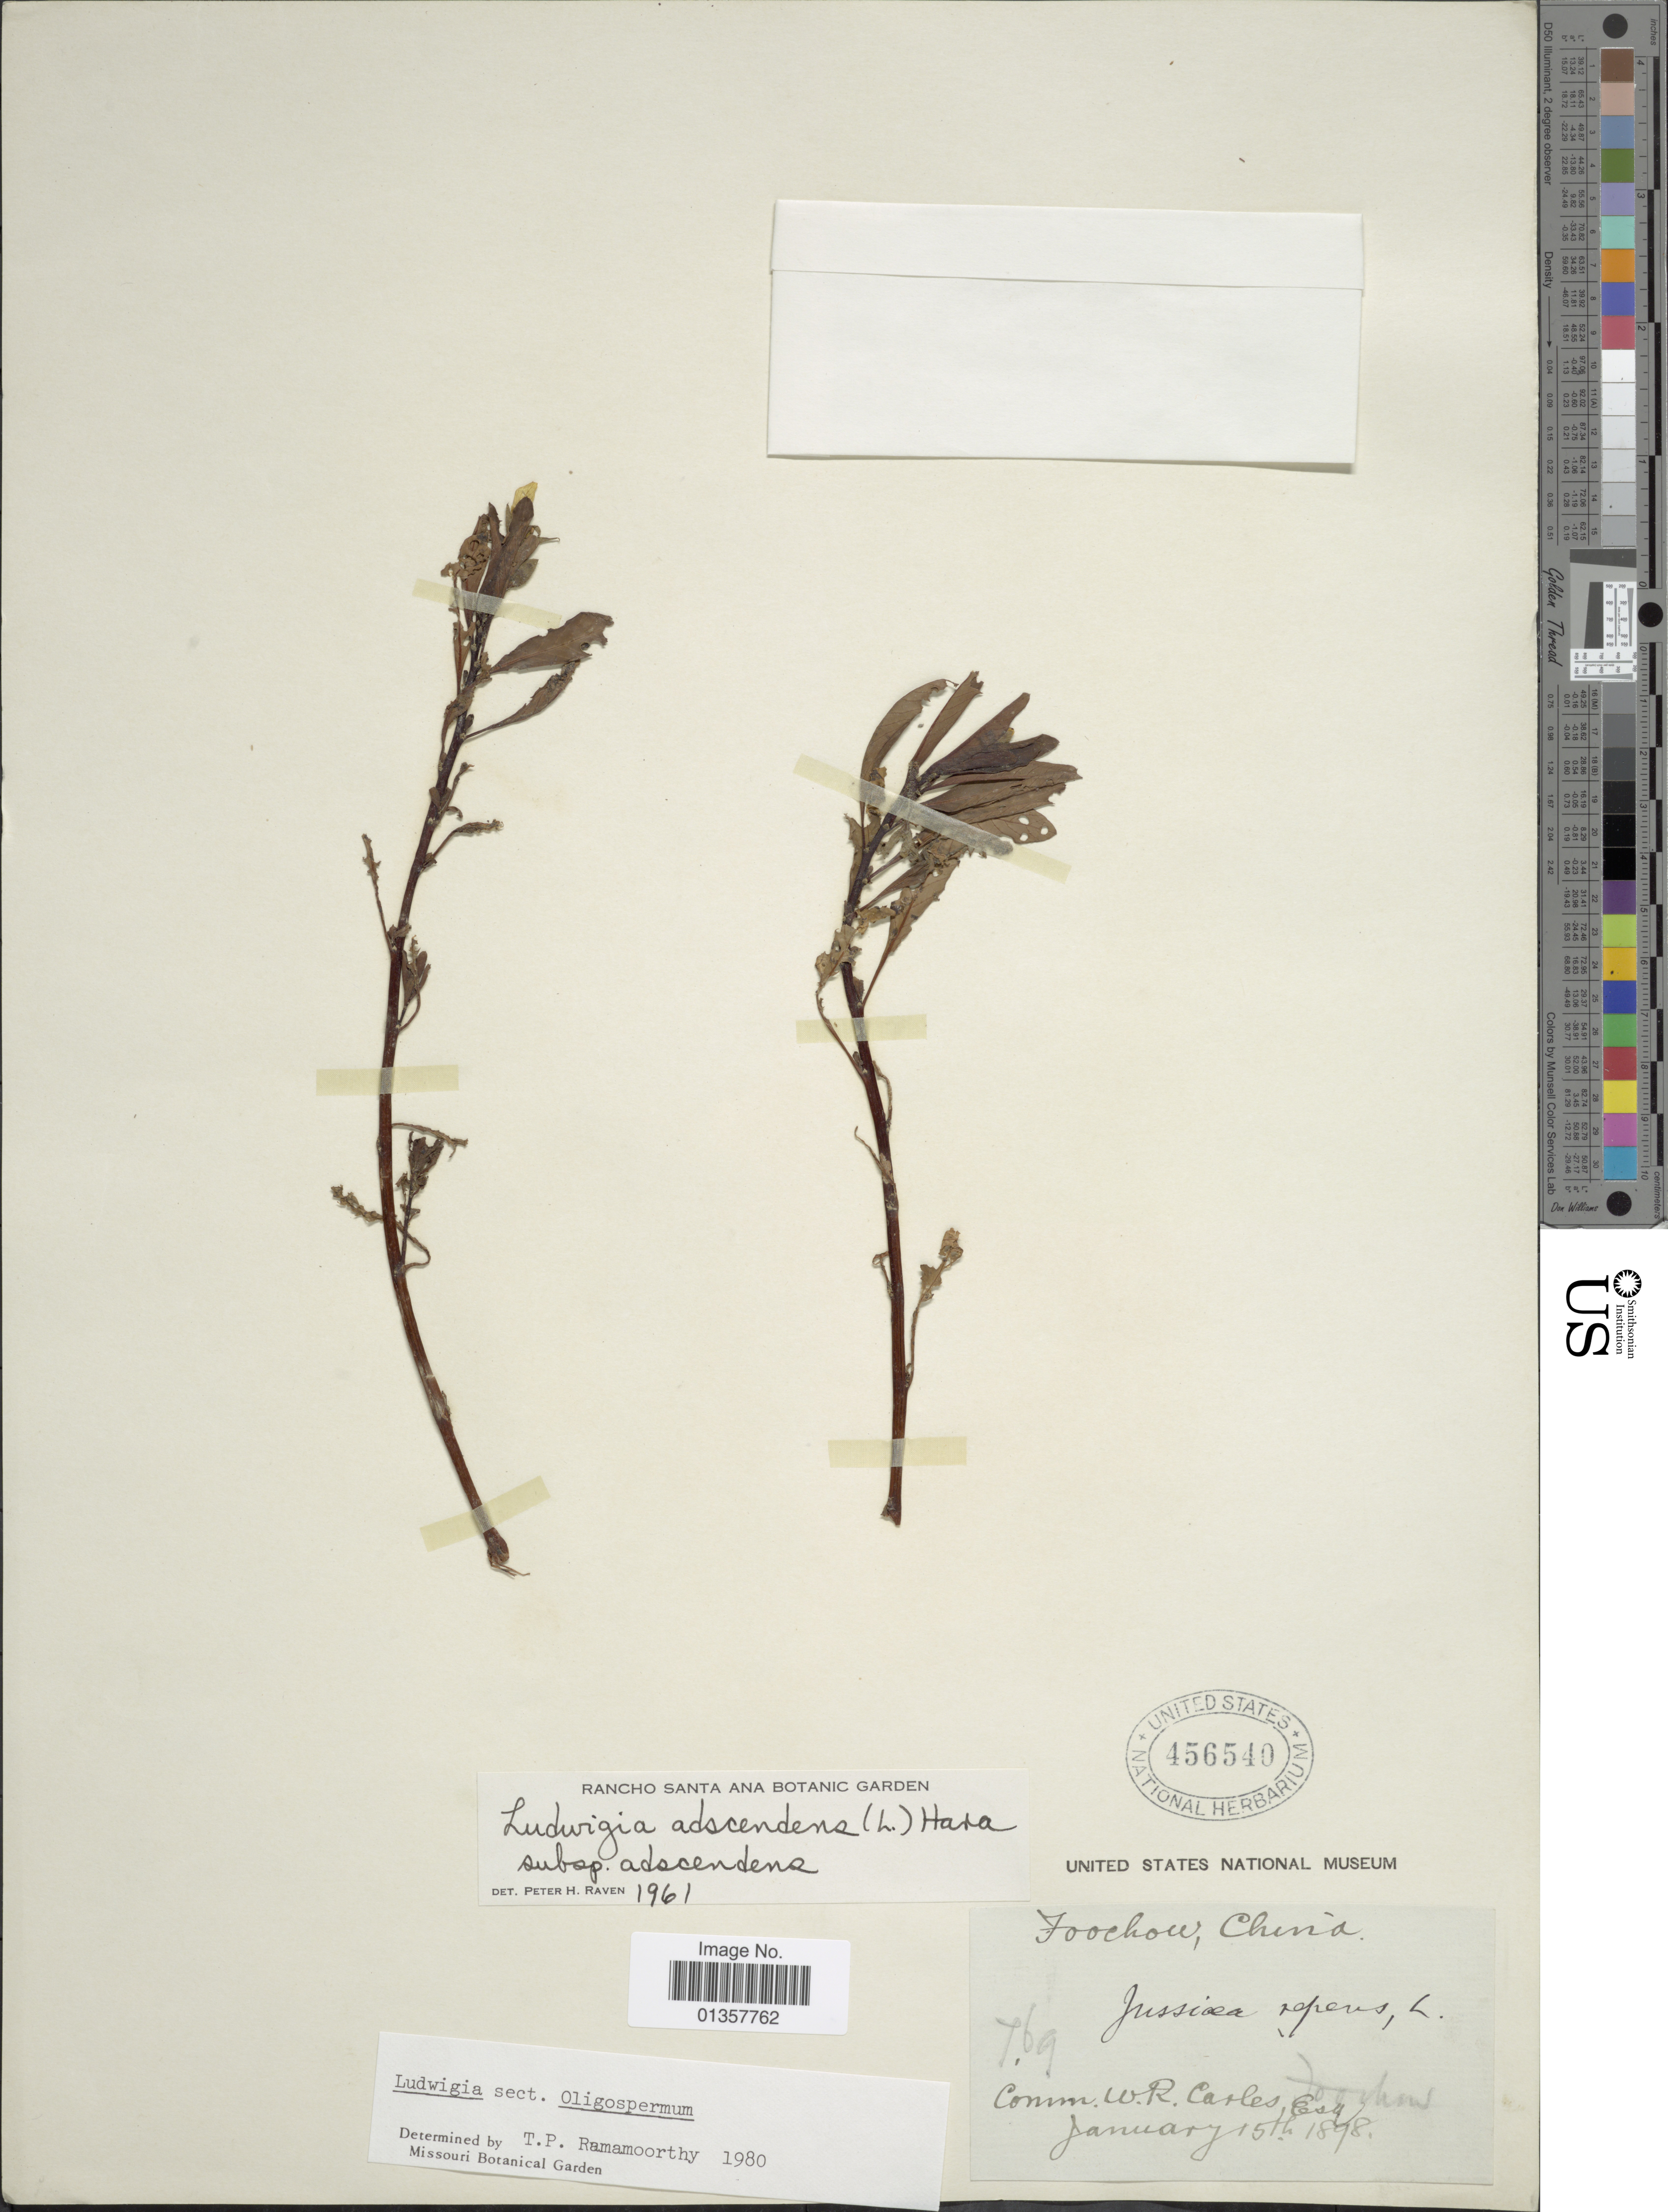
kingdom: Plantae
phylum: Tracheophyta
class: Magnoliopsida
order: Myrtales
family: Onagraceae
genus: Ludwigia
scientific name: Ludwigia adscendens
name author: (L.) H. Hara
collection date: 1898-01-15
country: China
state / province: Fujian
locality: Foochow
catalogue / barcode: US 456540